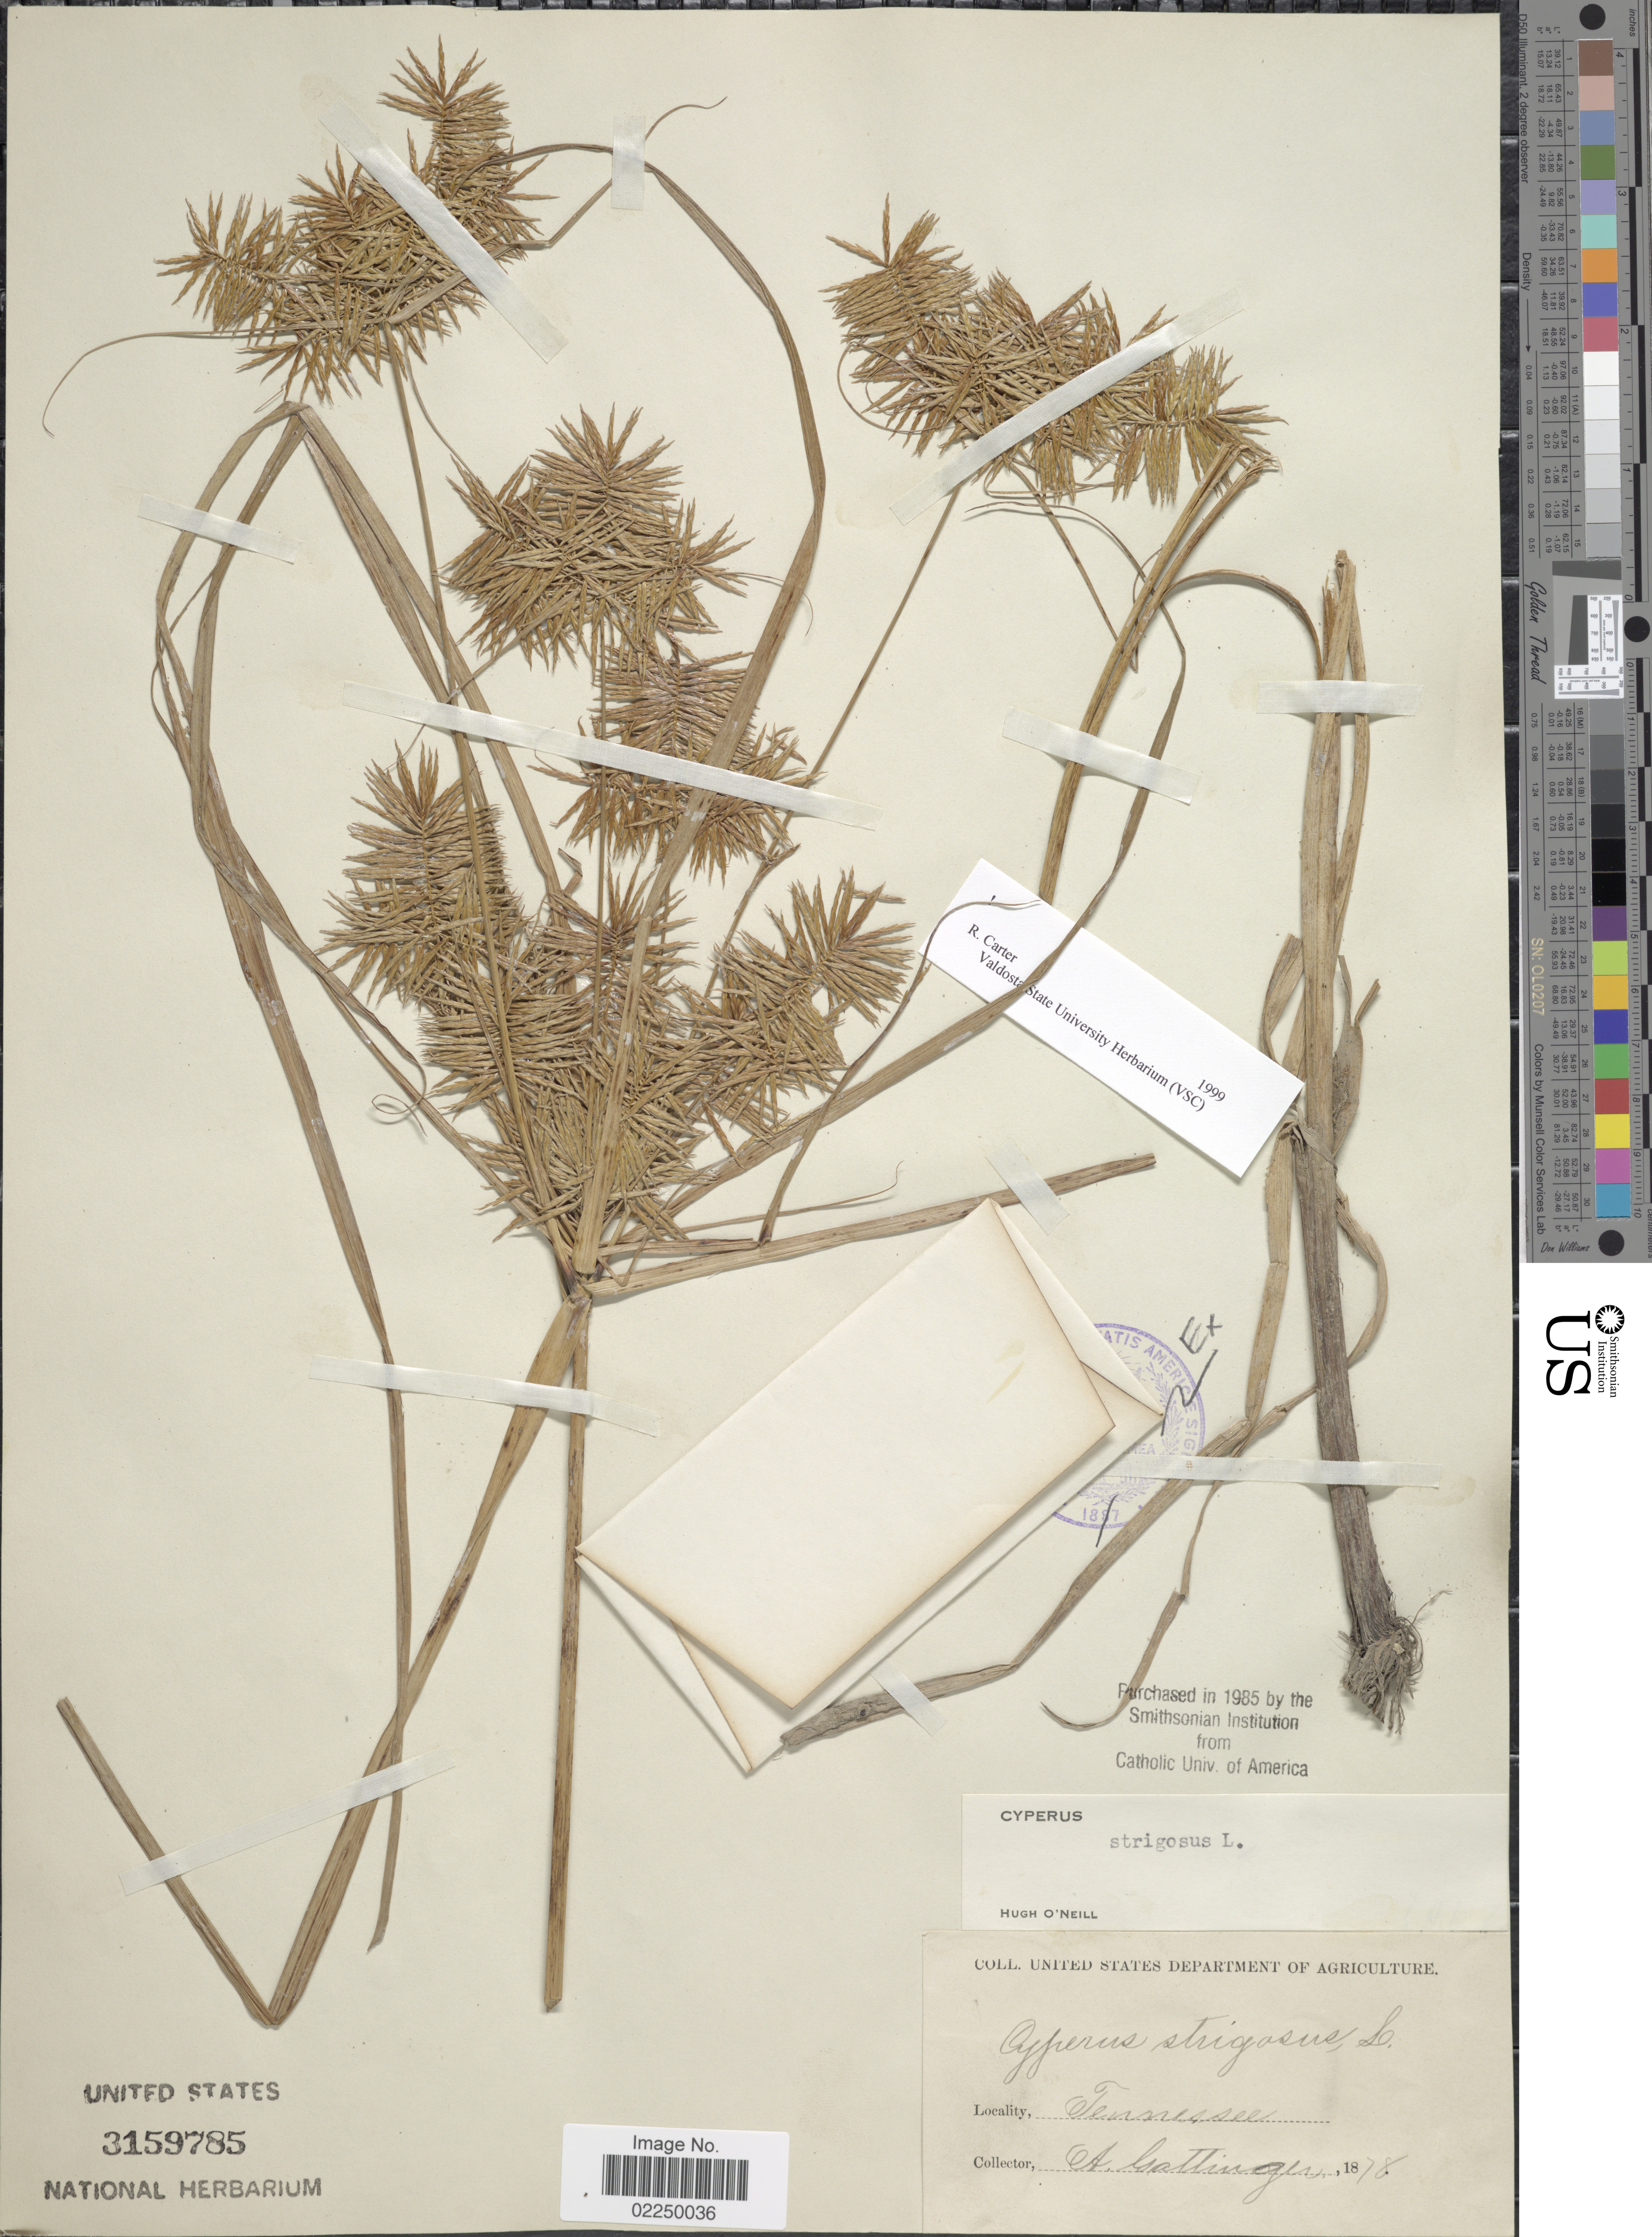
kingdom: Plantae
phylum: Tracheophyta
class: Liliopsida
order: Poales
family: Cyperaceae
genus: Cyperus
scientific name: Cyperus strigosus L.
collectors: A. Gattinger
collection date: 1878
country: United States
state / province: Tennessee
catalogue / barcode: US 3159785